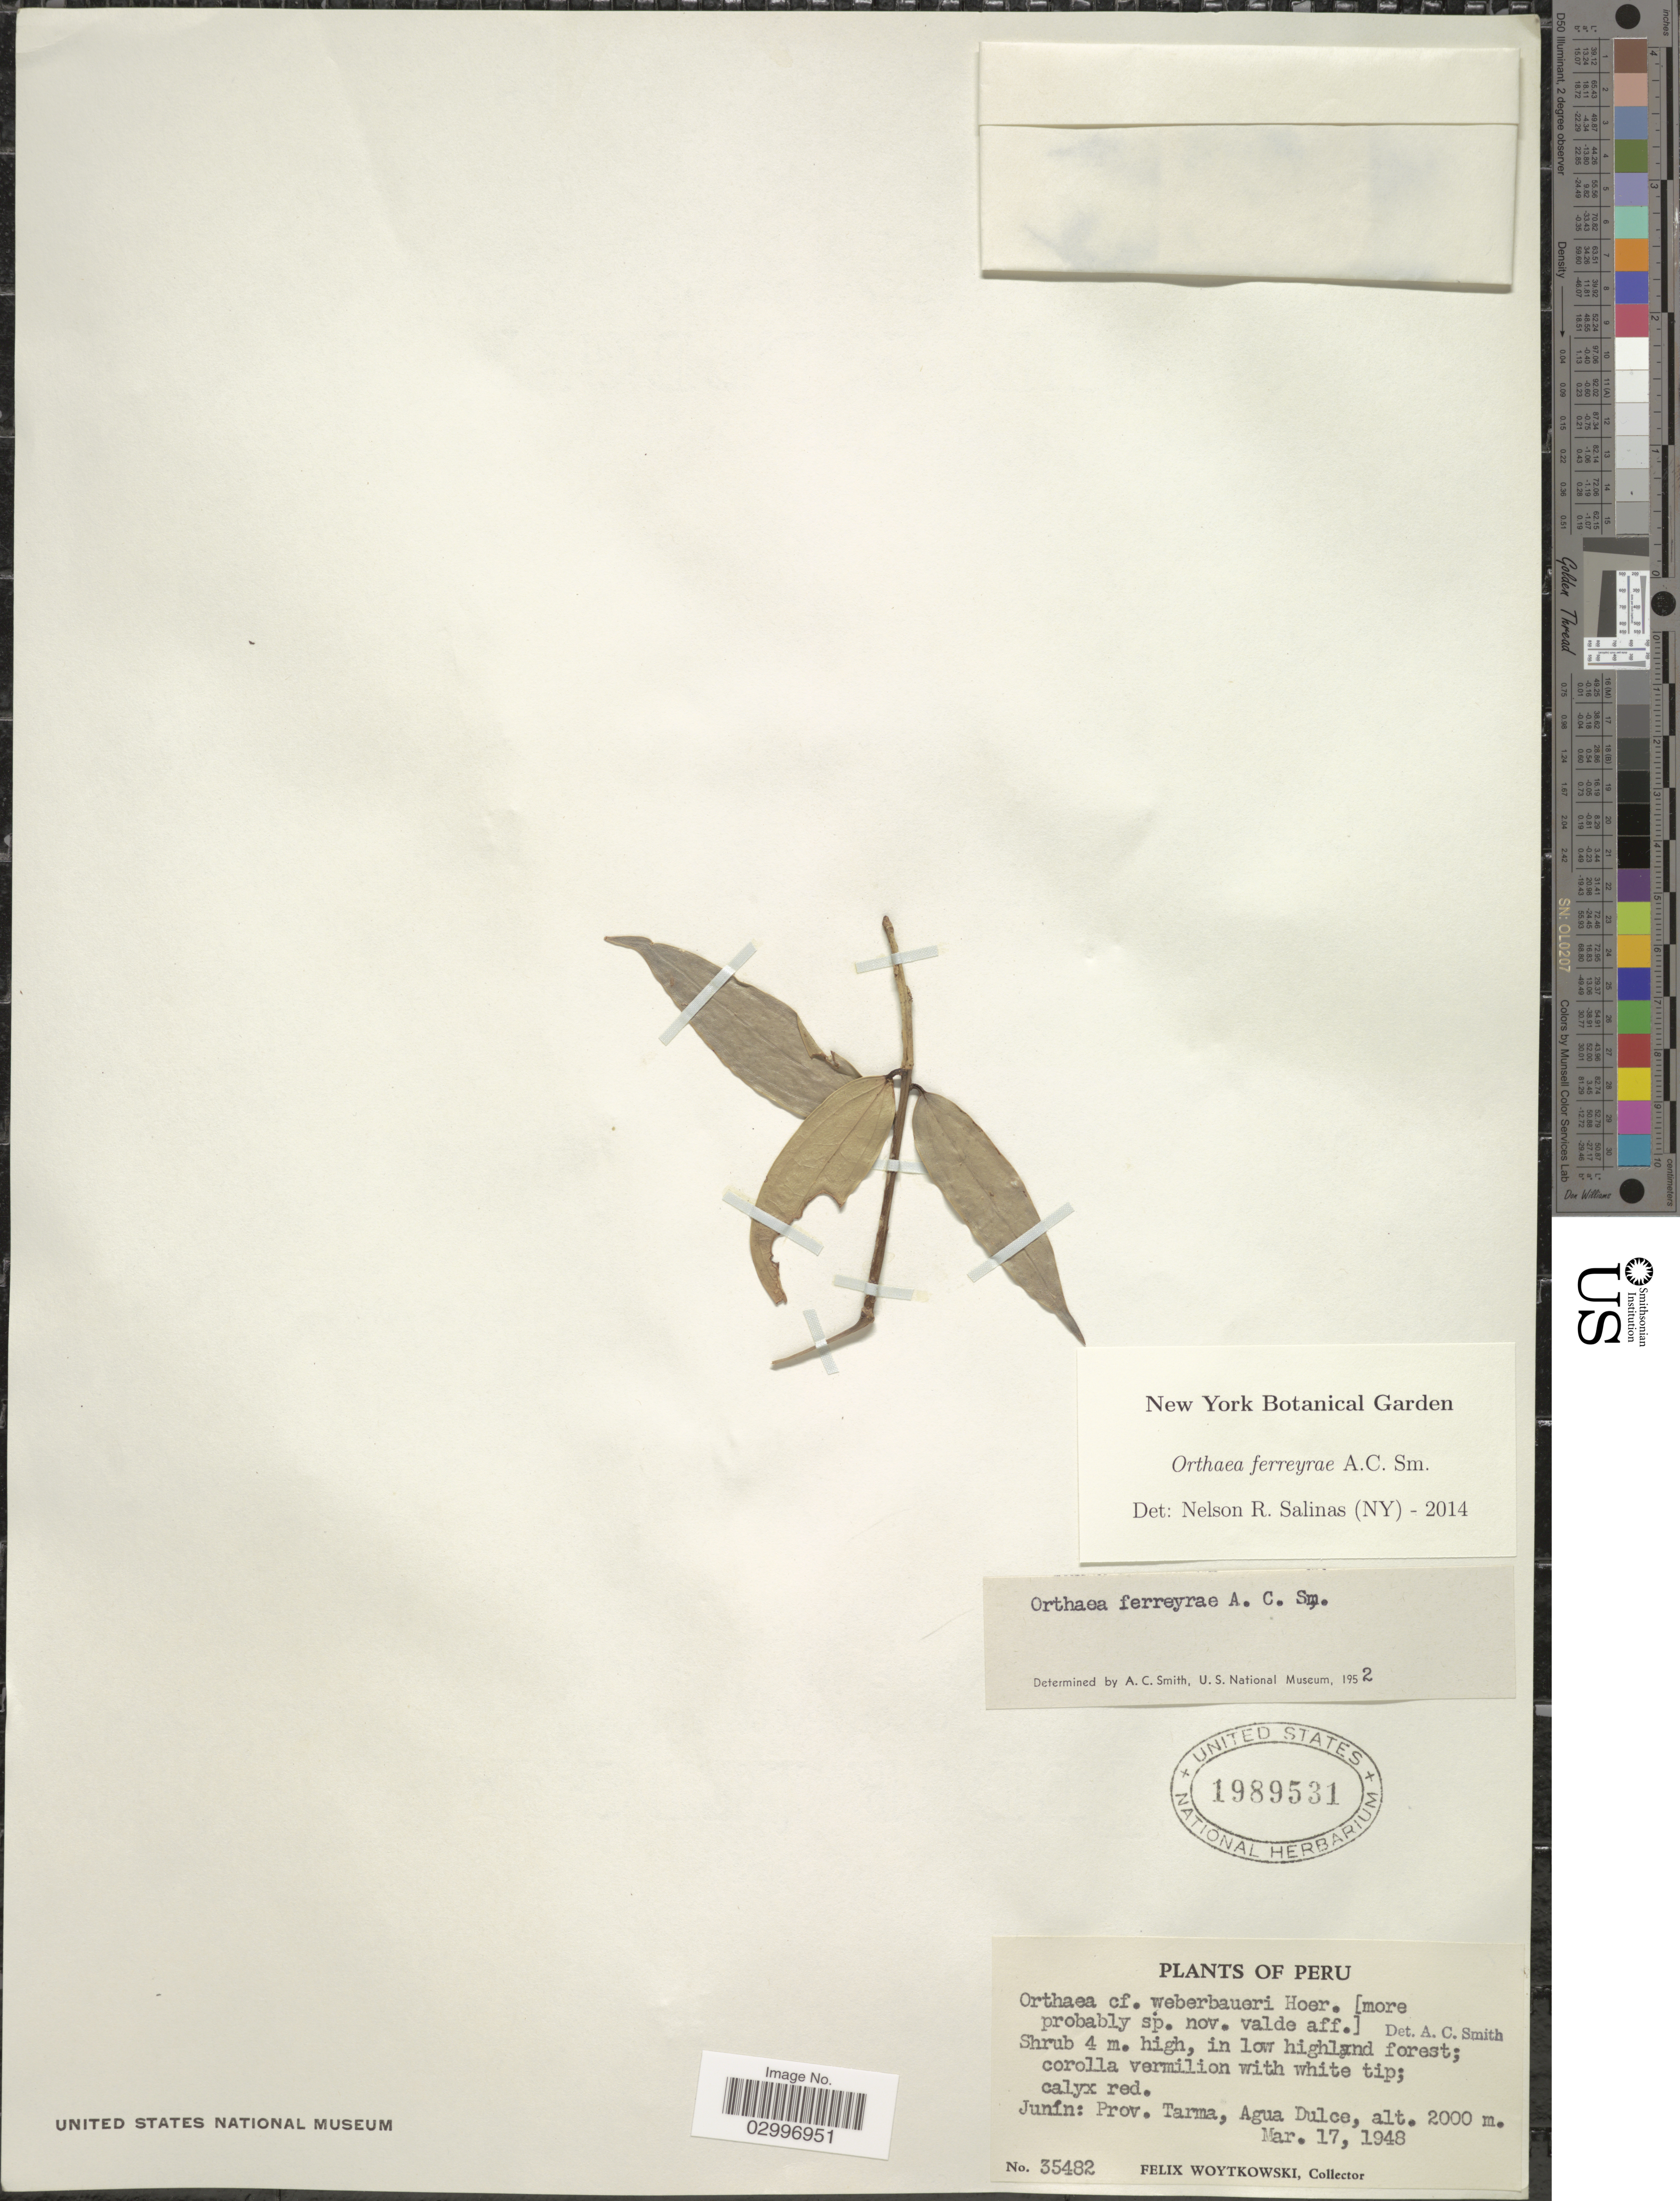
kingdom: Plantae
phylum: Tracheophyta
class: Magnoliopsida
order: Ericales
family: Ericaceae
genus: Orthaea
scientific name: Orthaea ferreyrae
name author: A.C. Sm.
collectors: F. Woytkowski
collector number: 35482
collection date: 1948-03-17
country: Peru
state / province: Junín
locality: Prov. Tarma, Agua Dulce.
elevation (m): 2000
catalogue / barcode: US 1989531